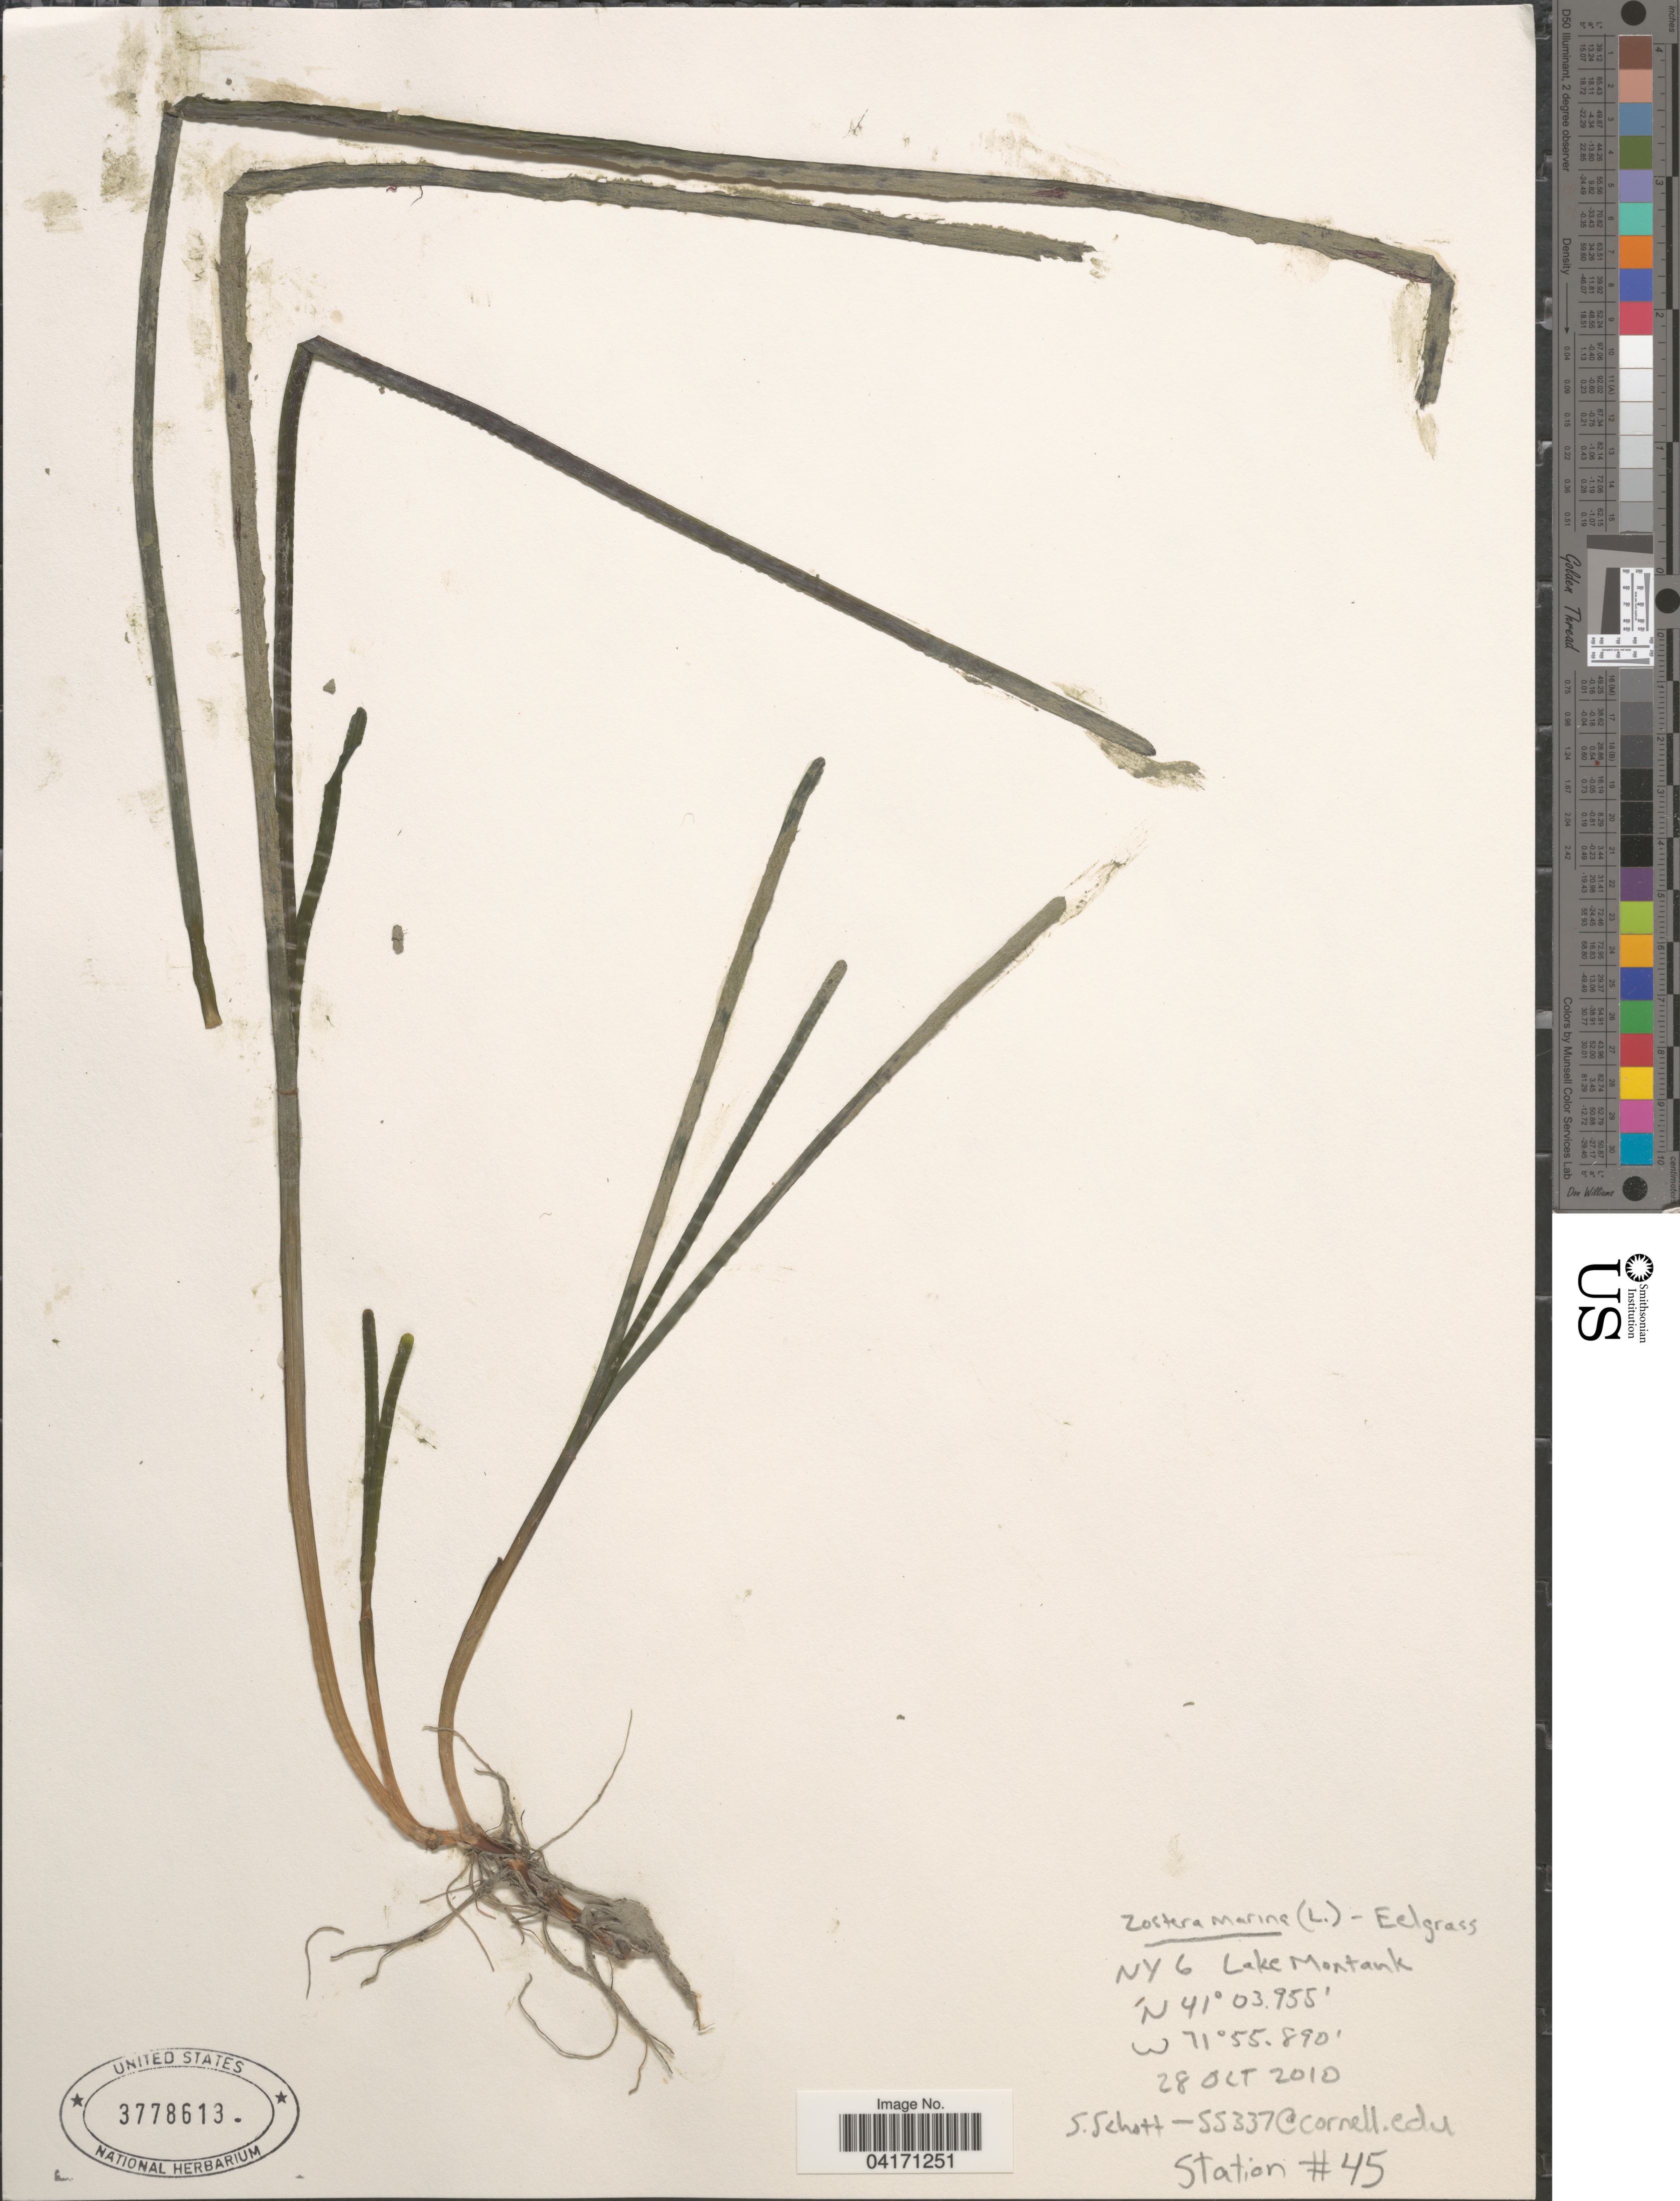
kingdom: Plantae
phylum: Tracheophyta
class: Liliopsida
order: Alismatales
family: Zosteraceae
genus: Zostera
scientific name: Zostera marina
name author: L.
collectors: S. Schott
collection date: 2010-10-28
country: United States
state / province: New York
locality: NY 6 Lake Montauk. Station #45.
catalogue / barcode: US 3778613